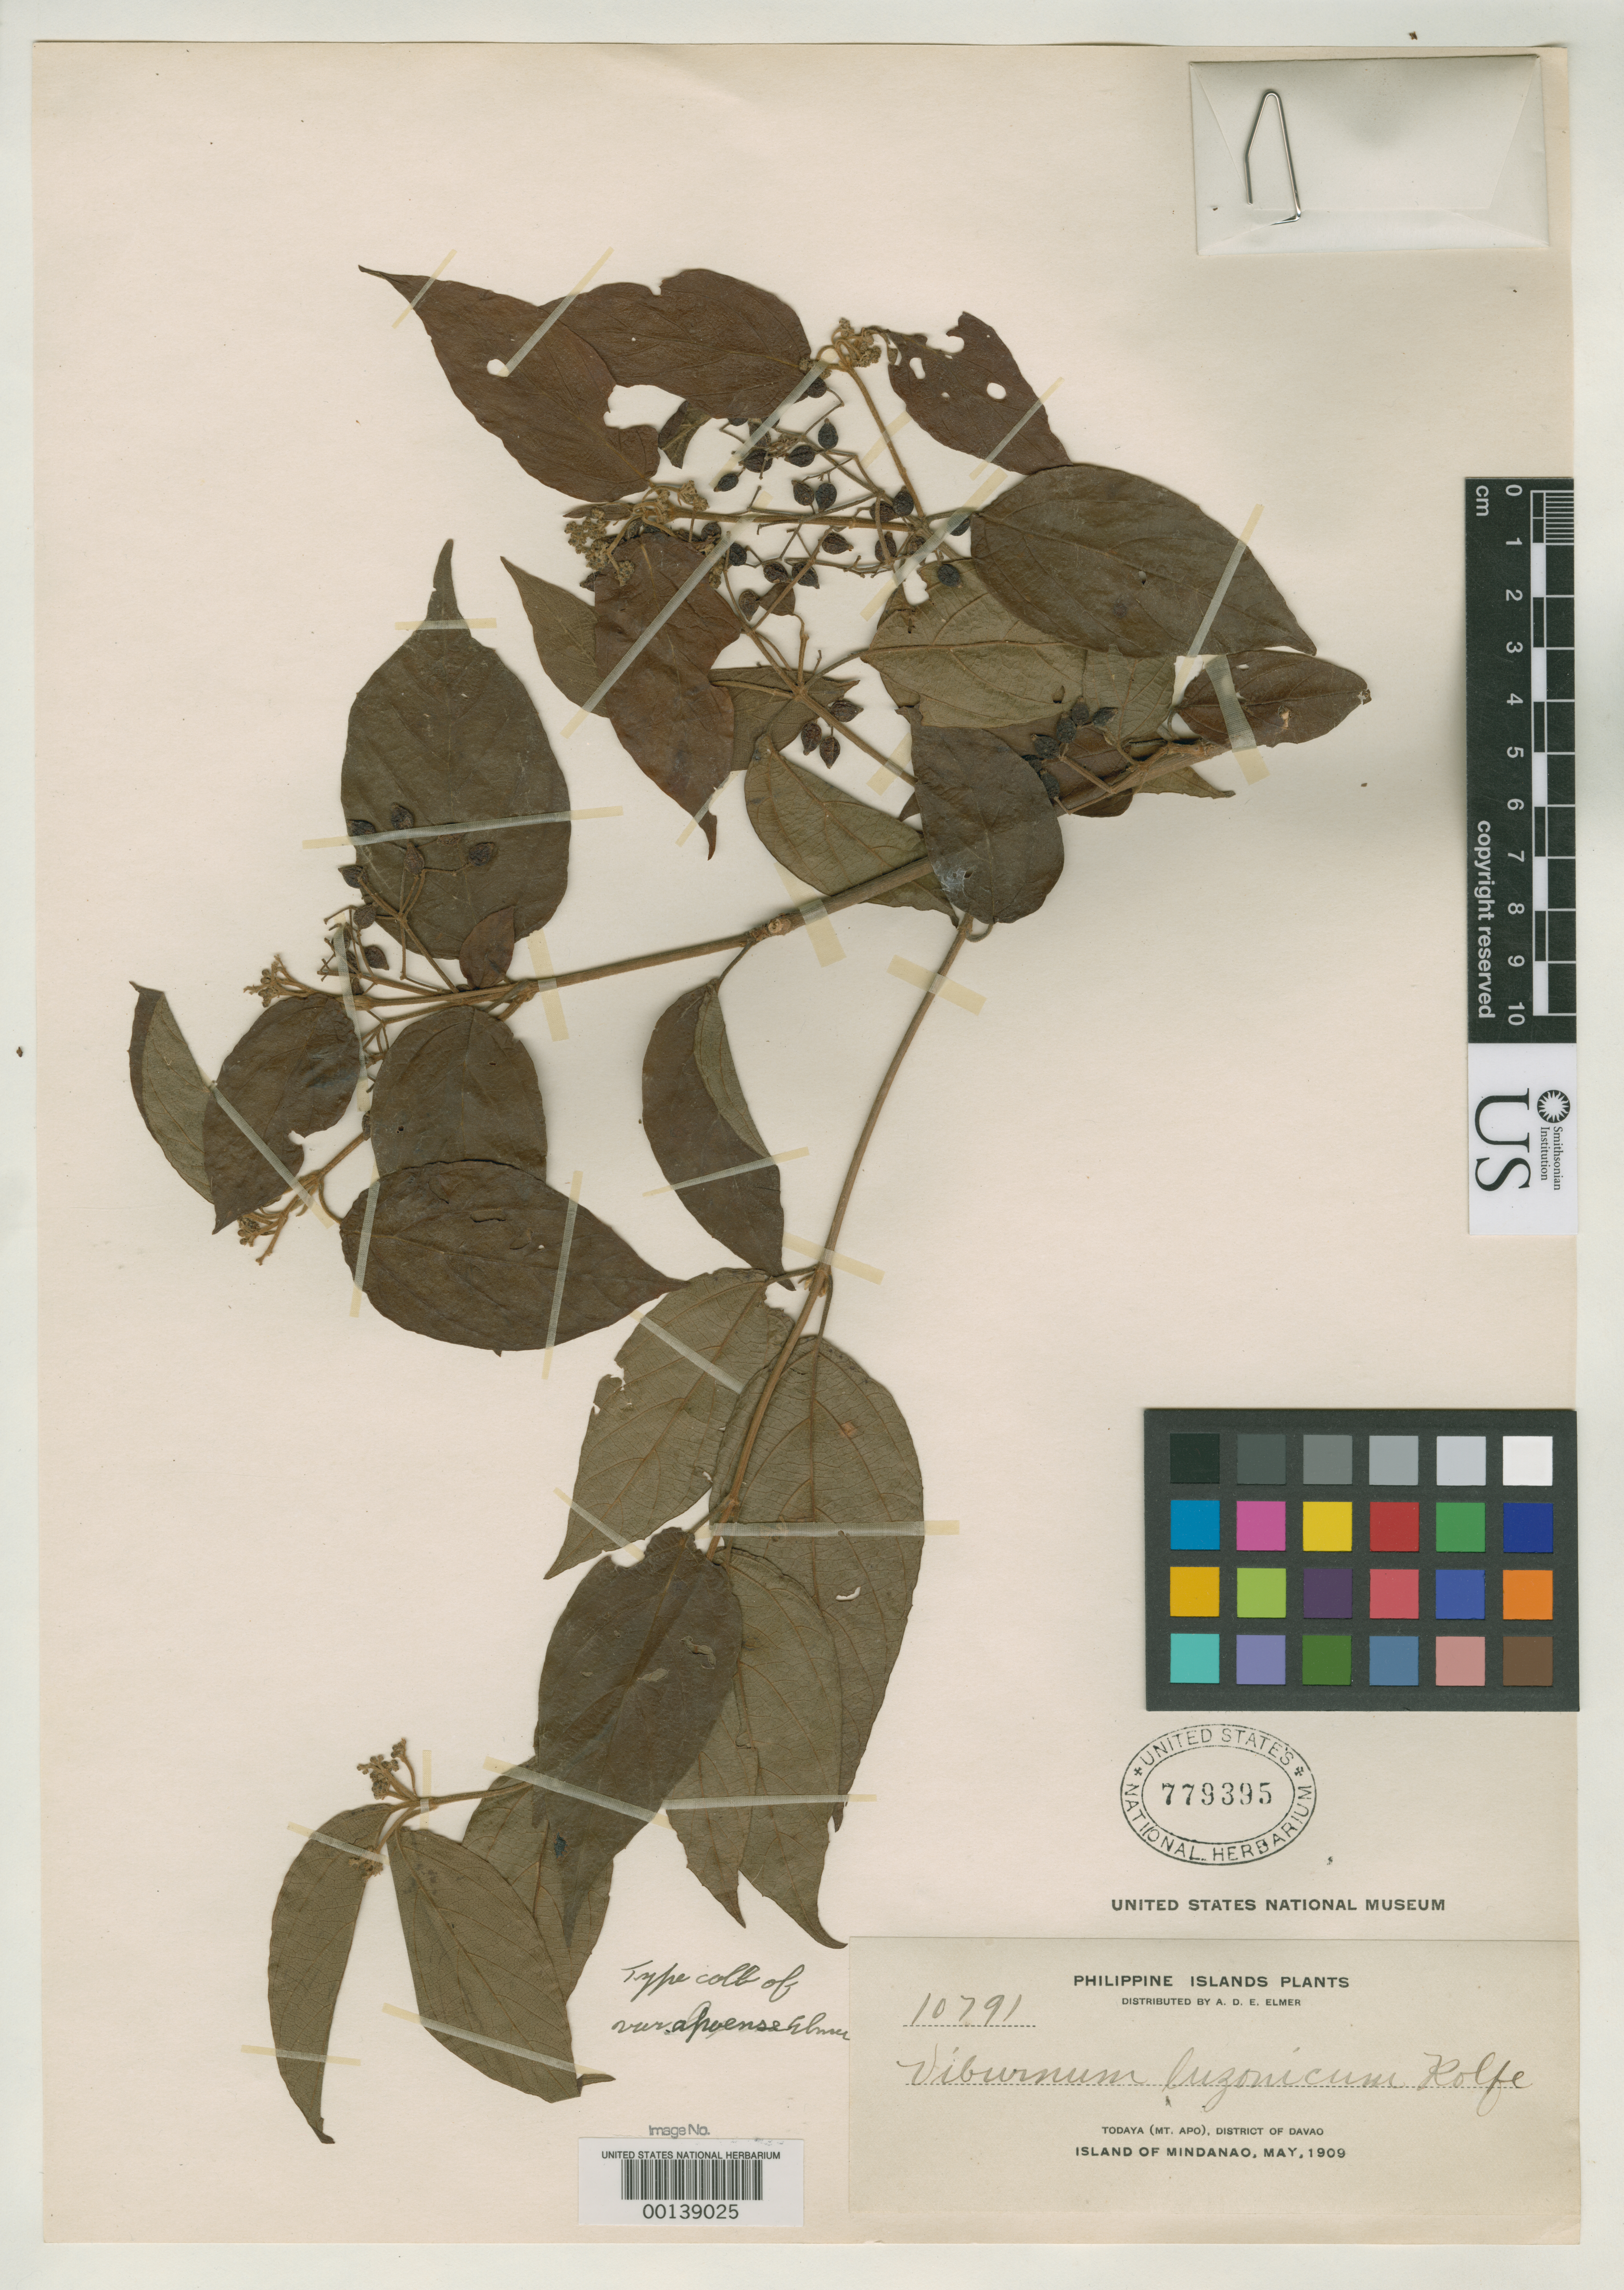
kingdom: Plantae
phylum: Tracheophyta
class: Magnoliopsida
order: Dipsacales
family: Viburnaceae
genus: Viburnum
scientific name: Viburnum luzonicum var. apoense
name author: Elmer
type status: Isotype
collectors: A. D. E. Elmer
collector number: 10791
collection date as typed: May 1909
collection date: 1909-05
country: Philippines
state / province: Davao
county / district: Davao del Sur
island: Mindanao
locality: Todaya, Mt. Apo.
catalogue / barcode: US 779395